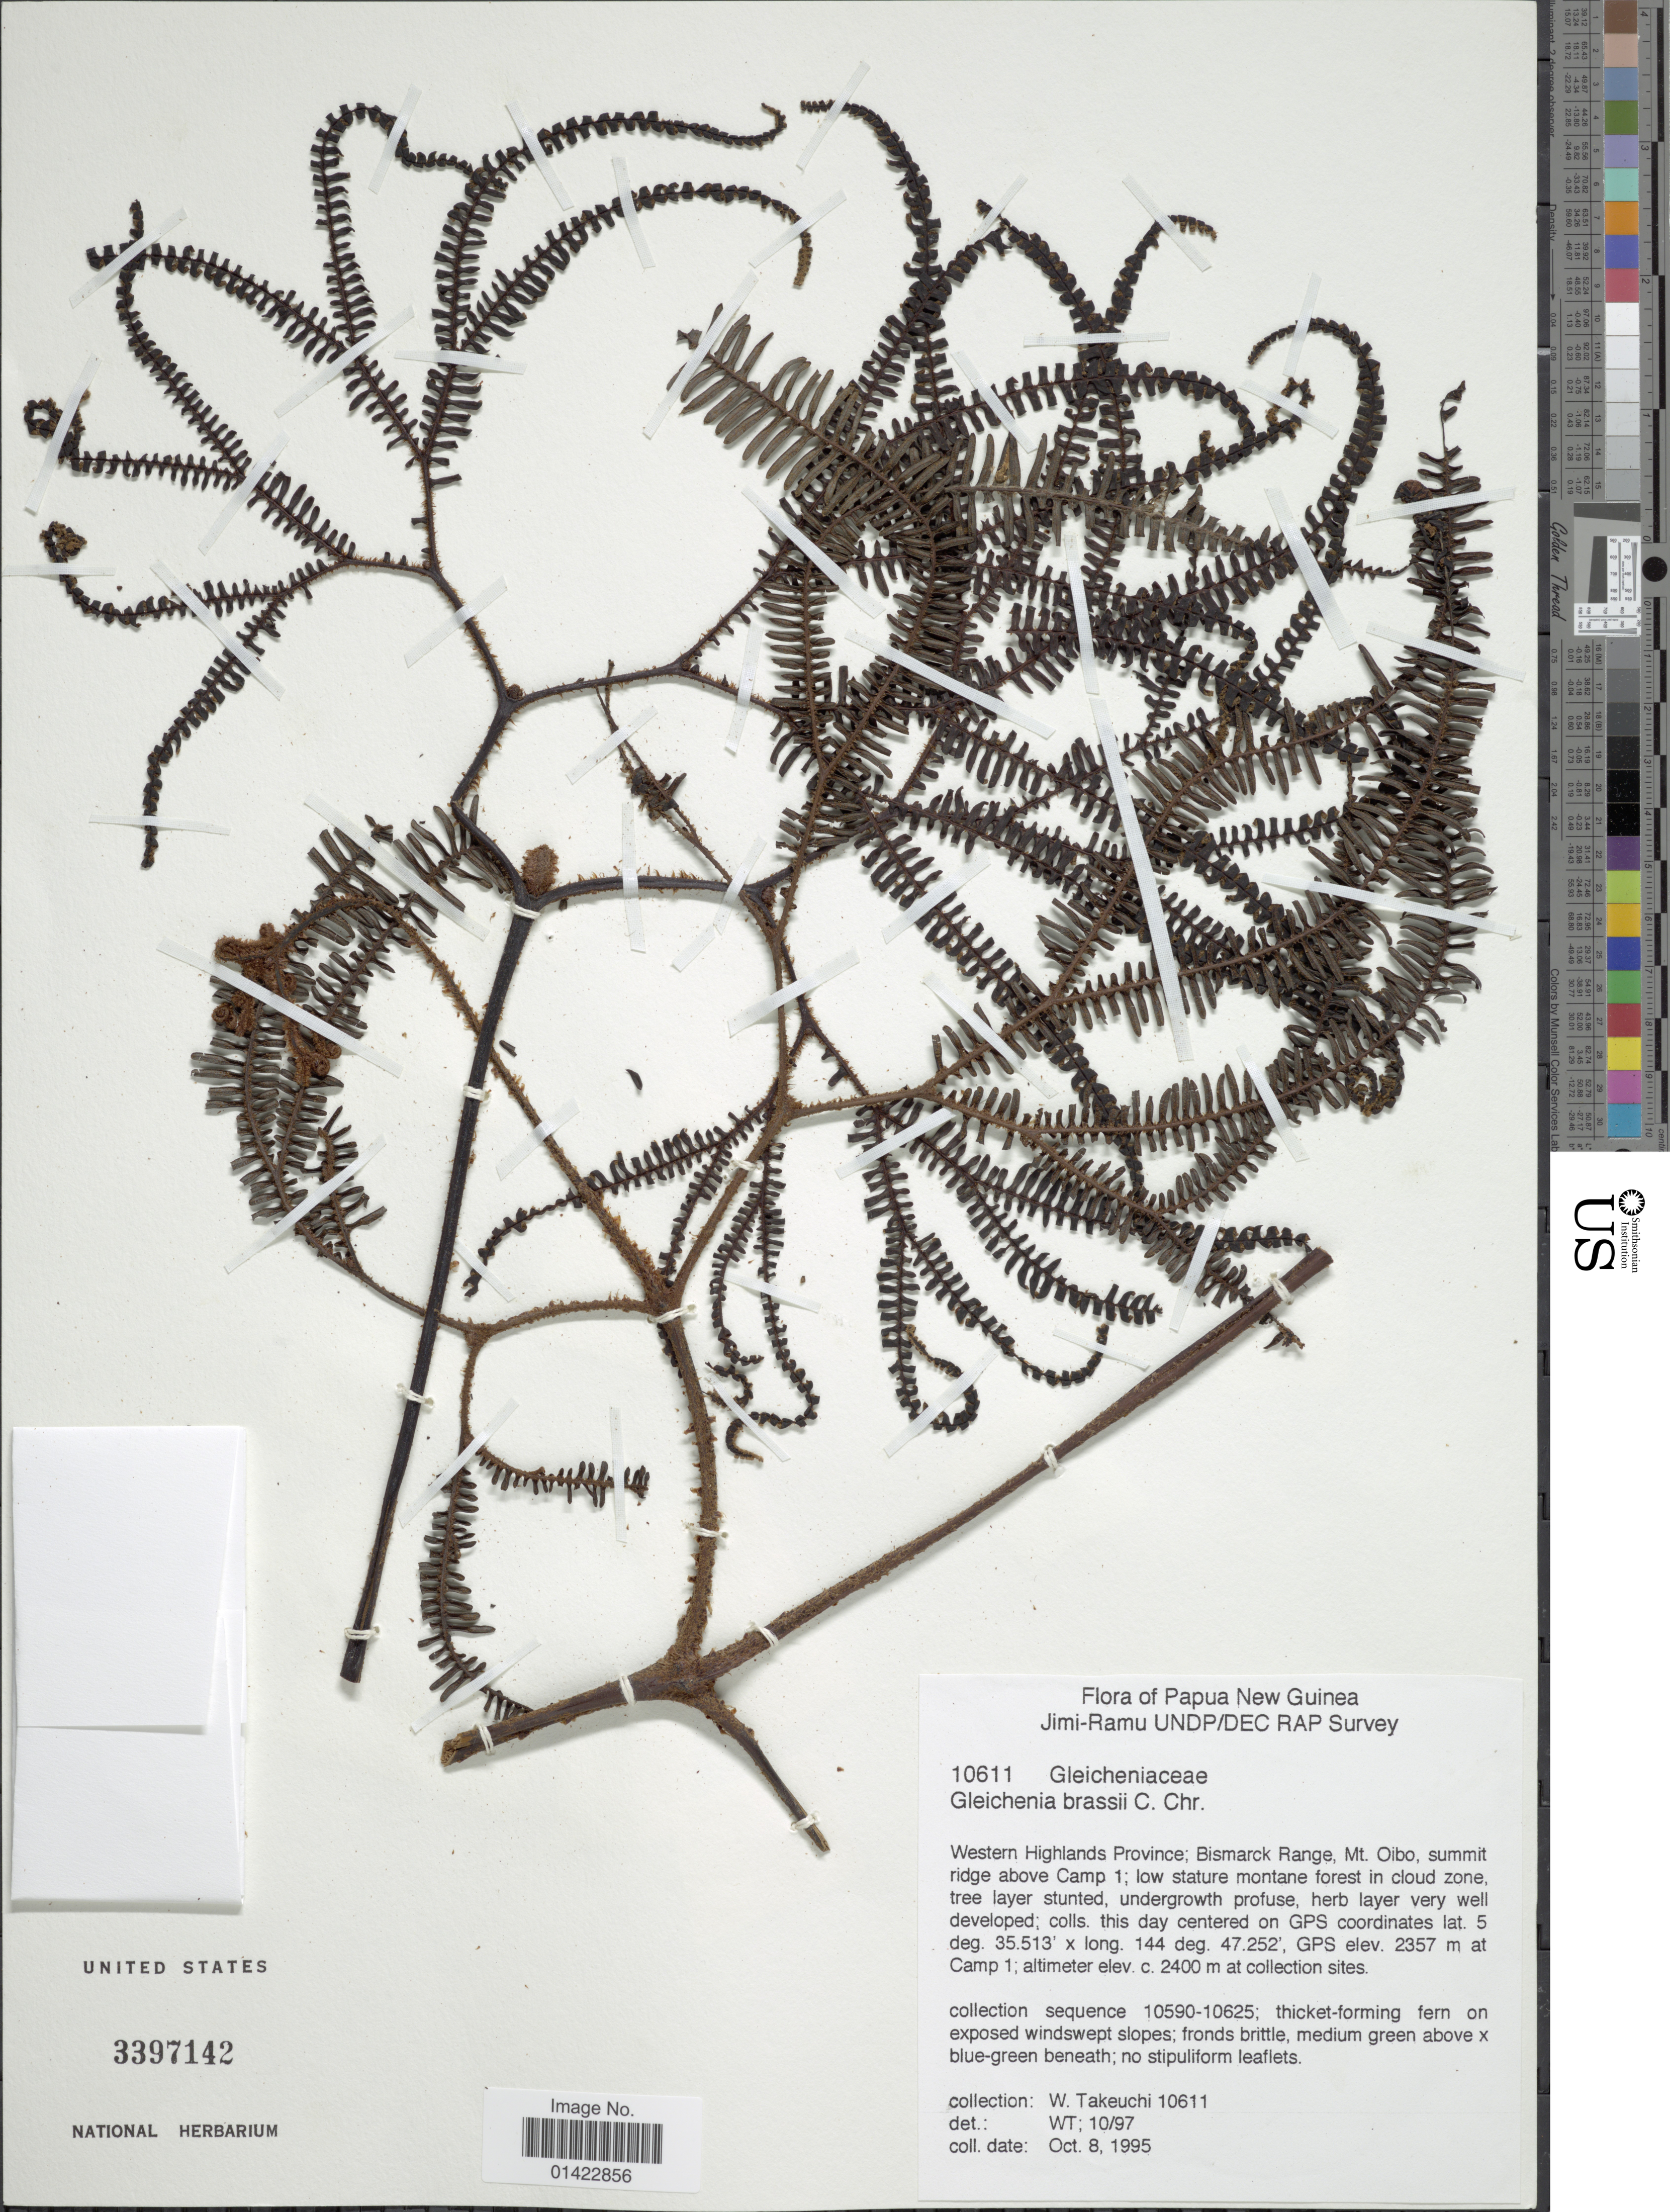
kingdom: Plantae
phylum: Tracheophyta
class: Polypodiopsida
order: Gleicheniales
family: Gleicheniaceae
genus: Sticherus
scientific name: Sticherus brassii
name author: (C. Chr.) Copel.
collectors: W. Takeuchi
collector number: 10611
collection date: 1995-10-08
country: Papua New Guinea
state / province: Western Highlands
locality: Bismarck Range, Mt. Oibo, summit ridge above Camp 1.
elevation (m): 2357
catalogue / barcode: US 3397142